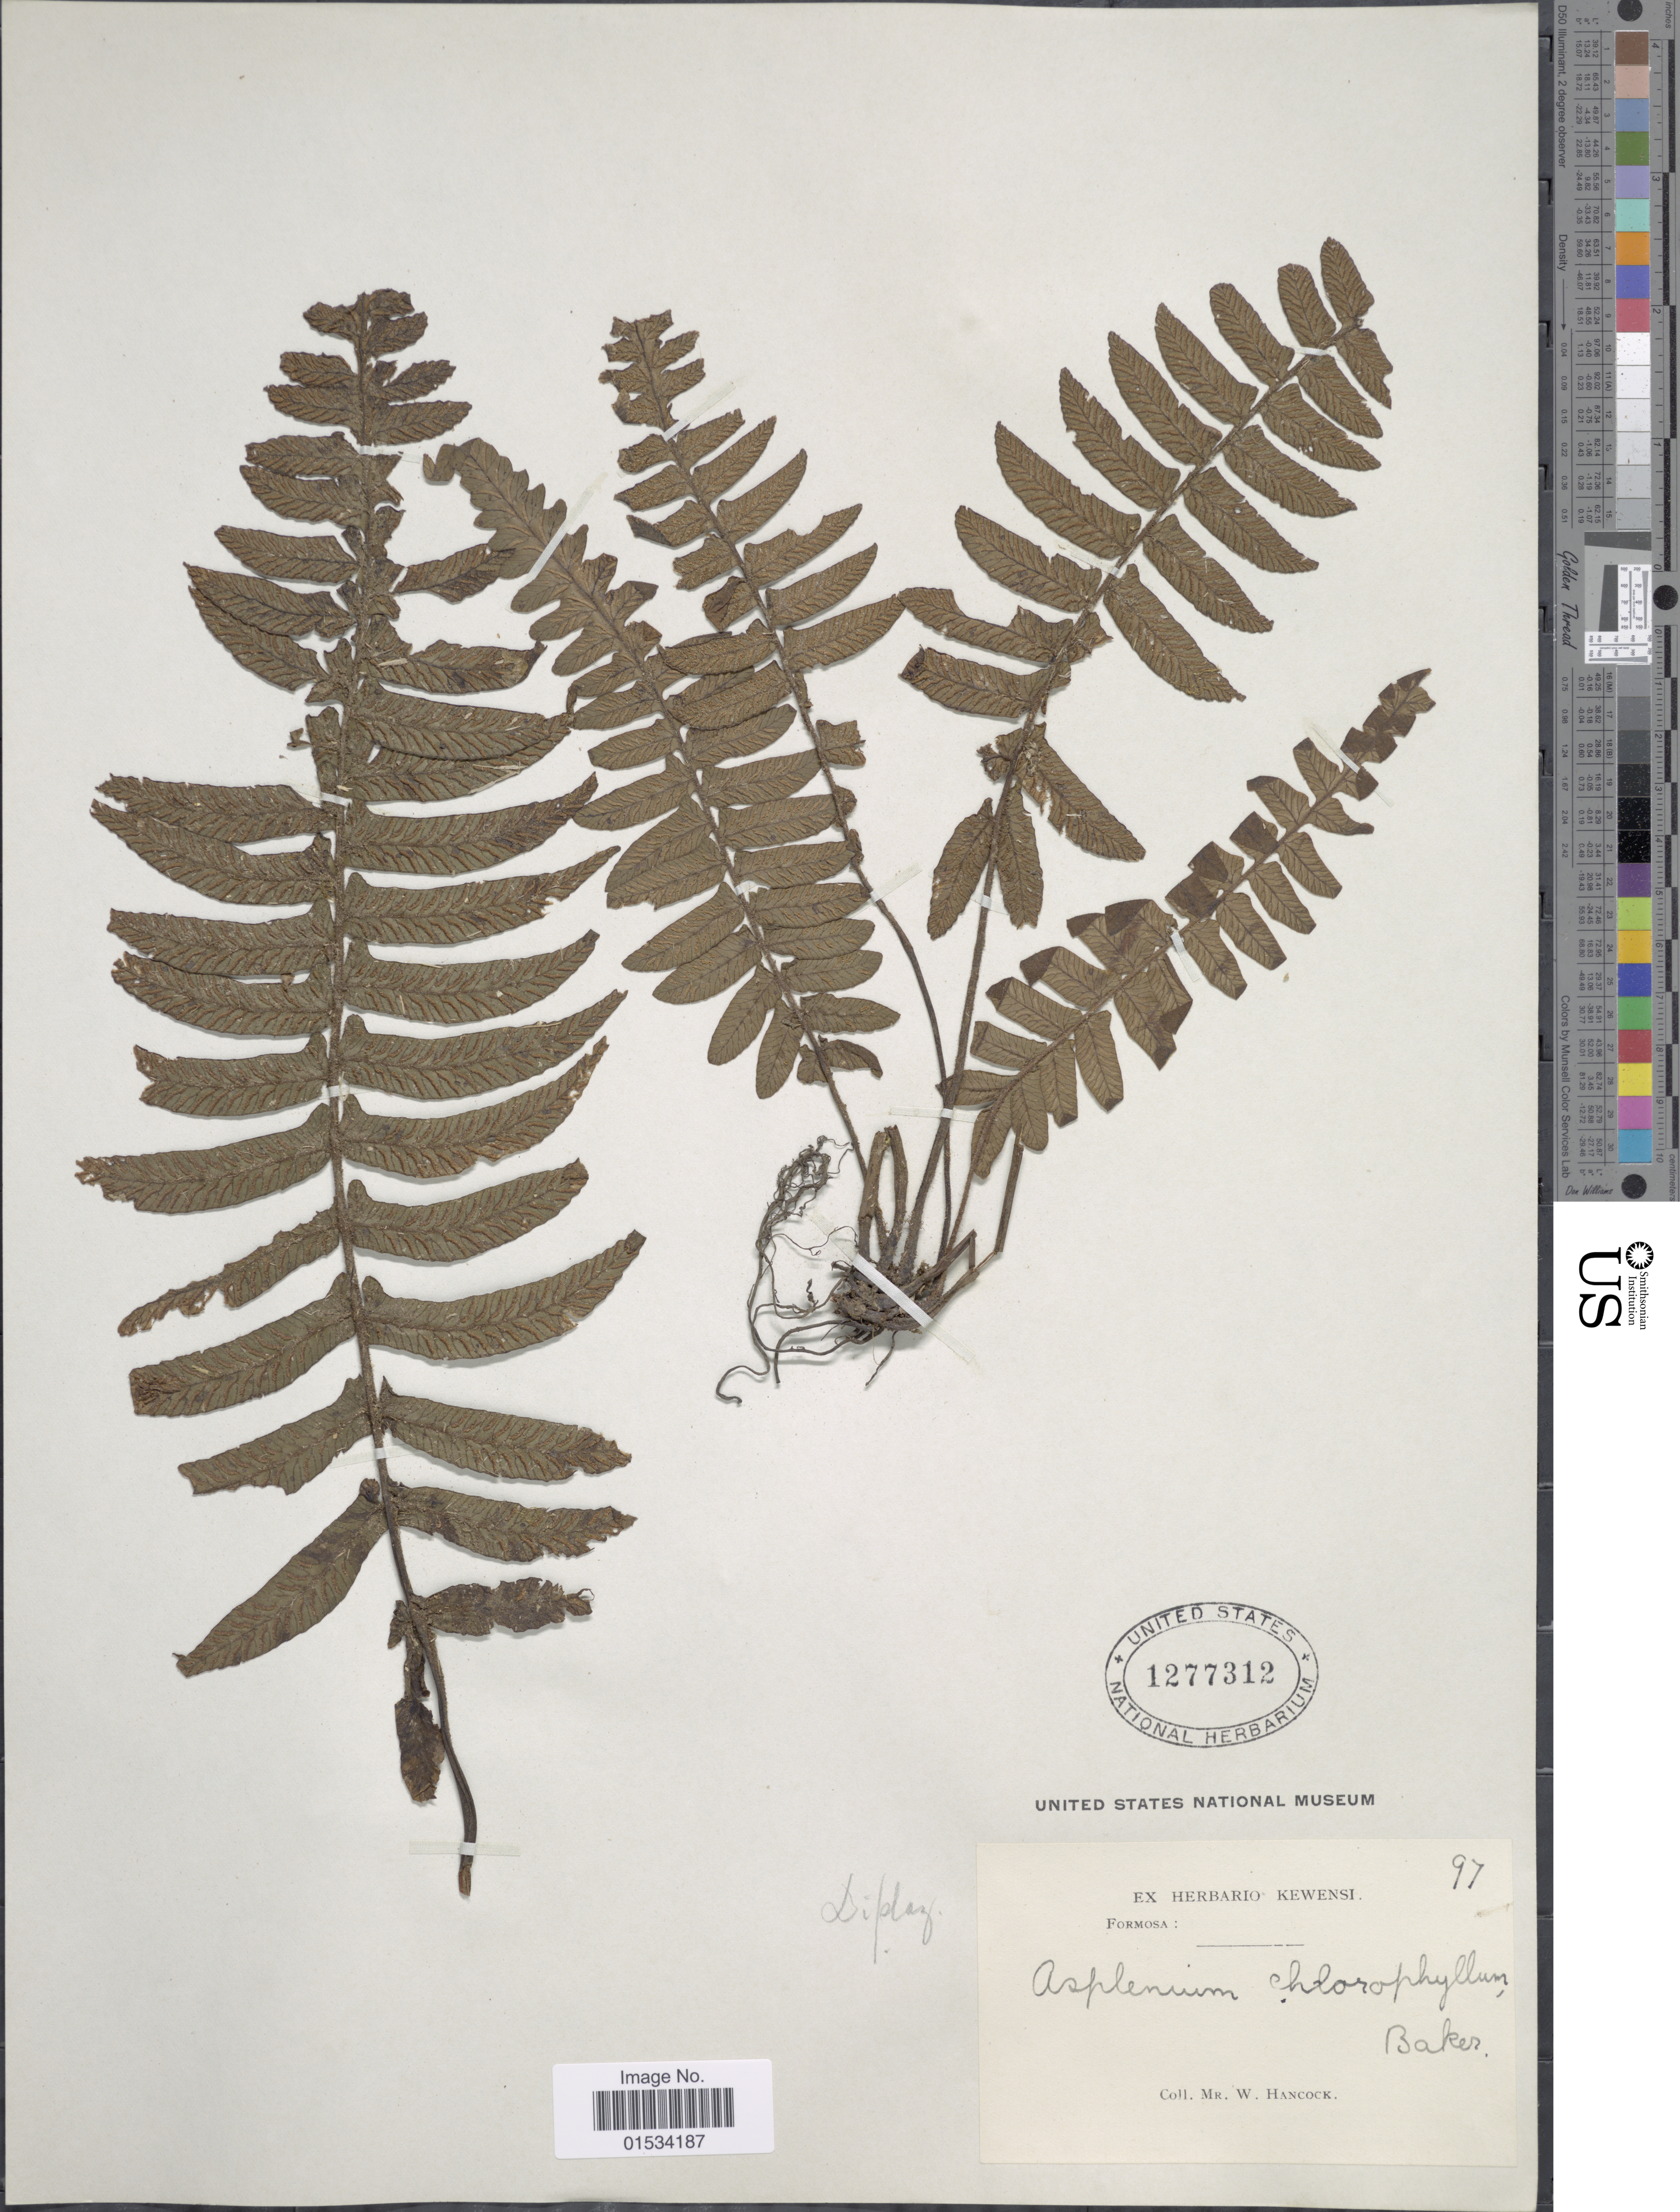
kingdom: Plantae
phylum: Tracheophyta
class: Polypodiopsida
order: Polypodiales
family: Athyriaceae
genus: Diplazium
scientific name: Diplazium pullingeri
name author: (Baker) J. Sm.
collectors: W. Hancock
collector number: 97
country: Taiwan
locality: Formosa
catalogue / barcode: US 1277312